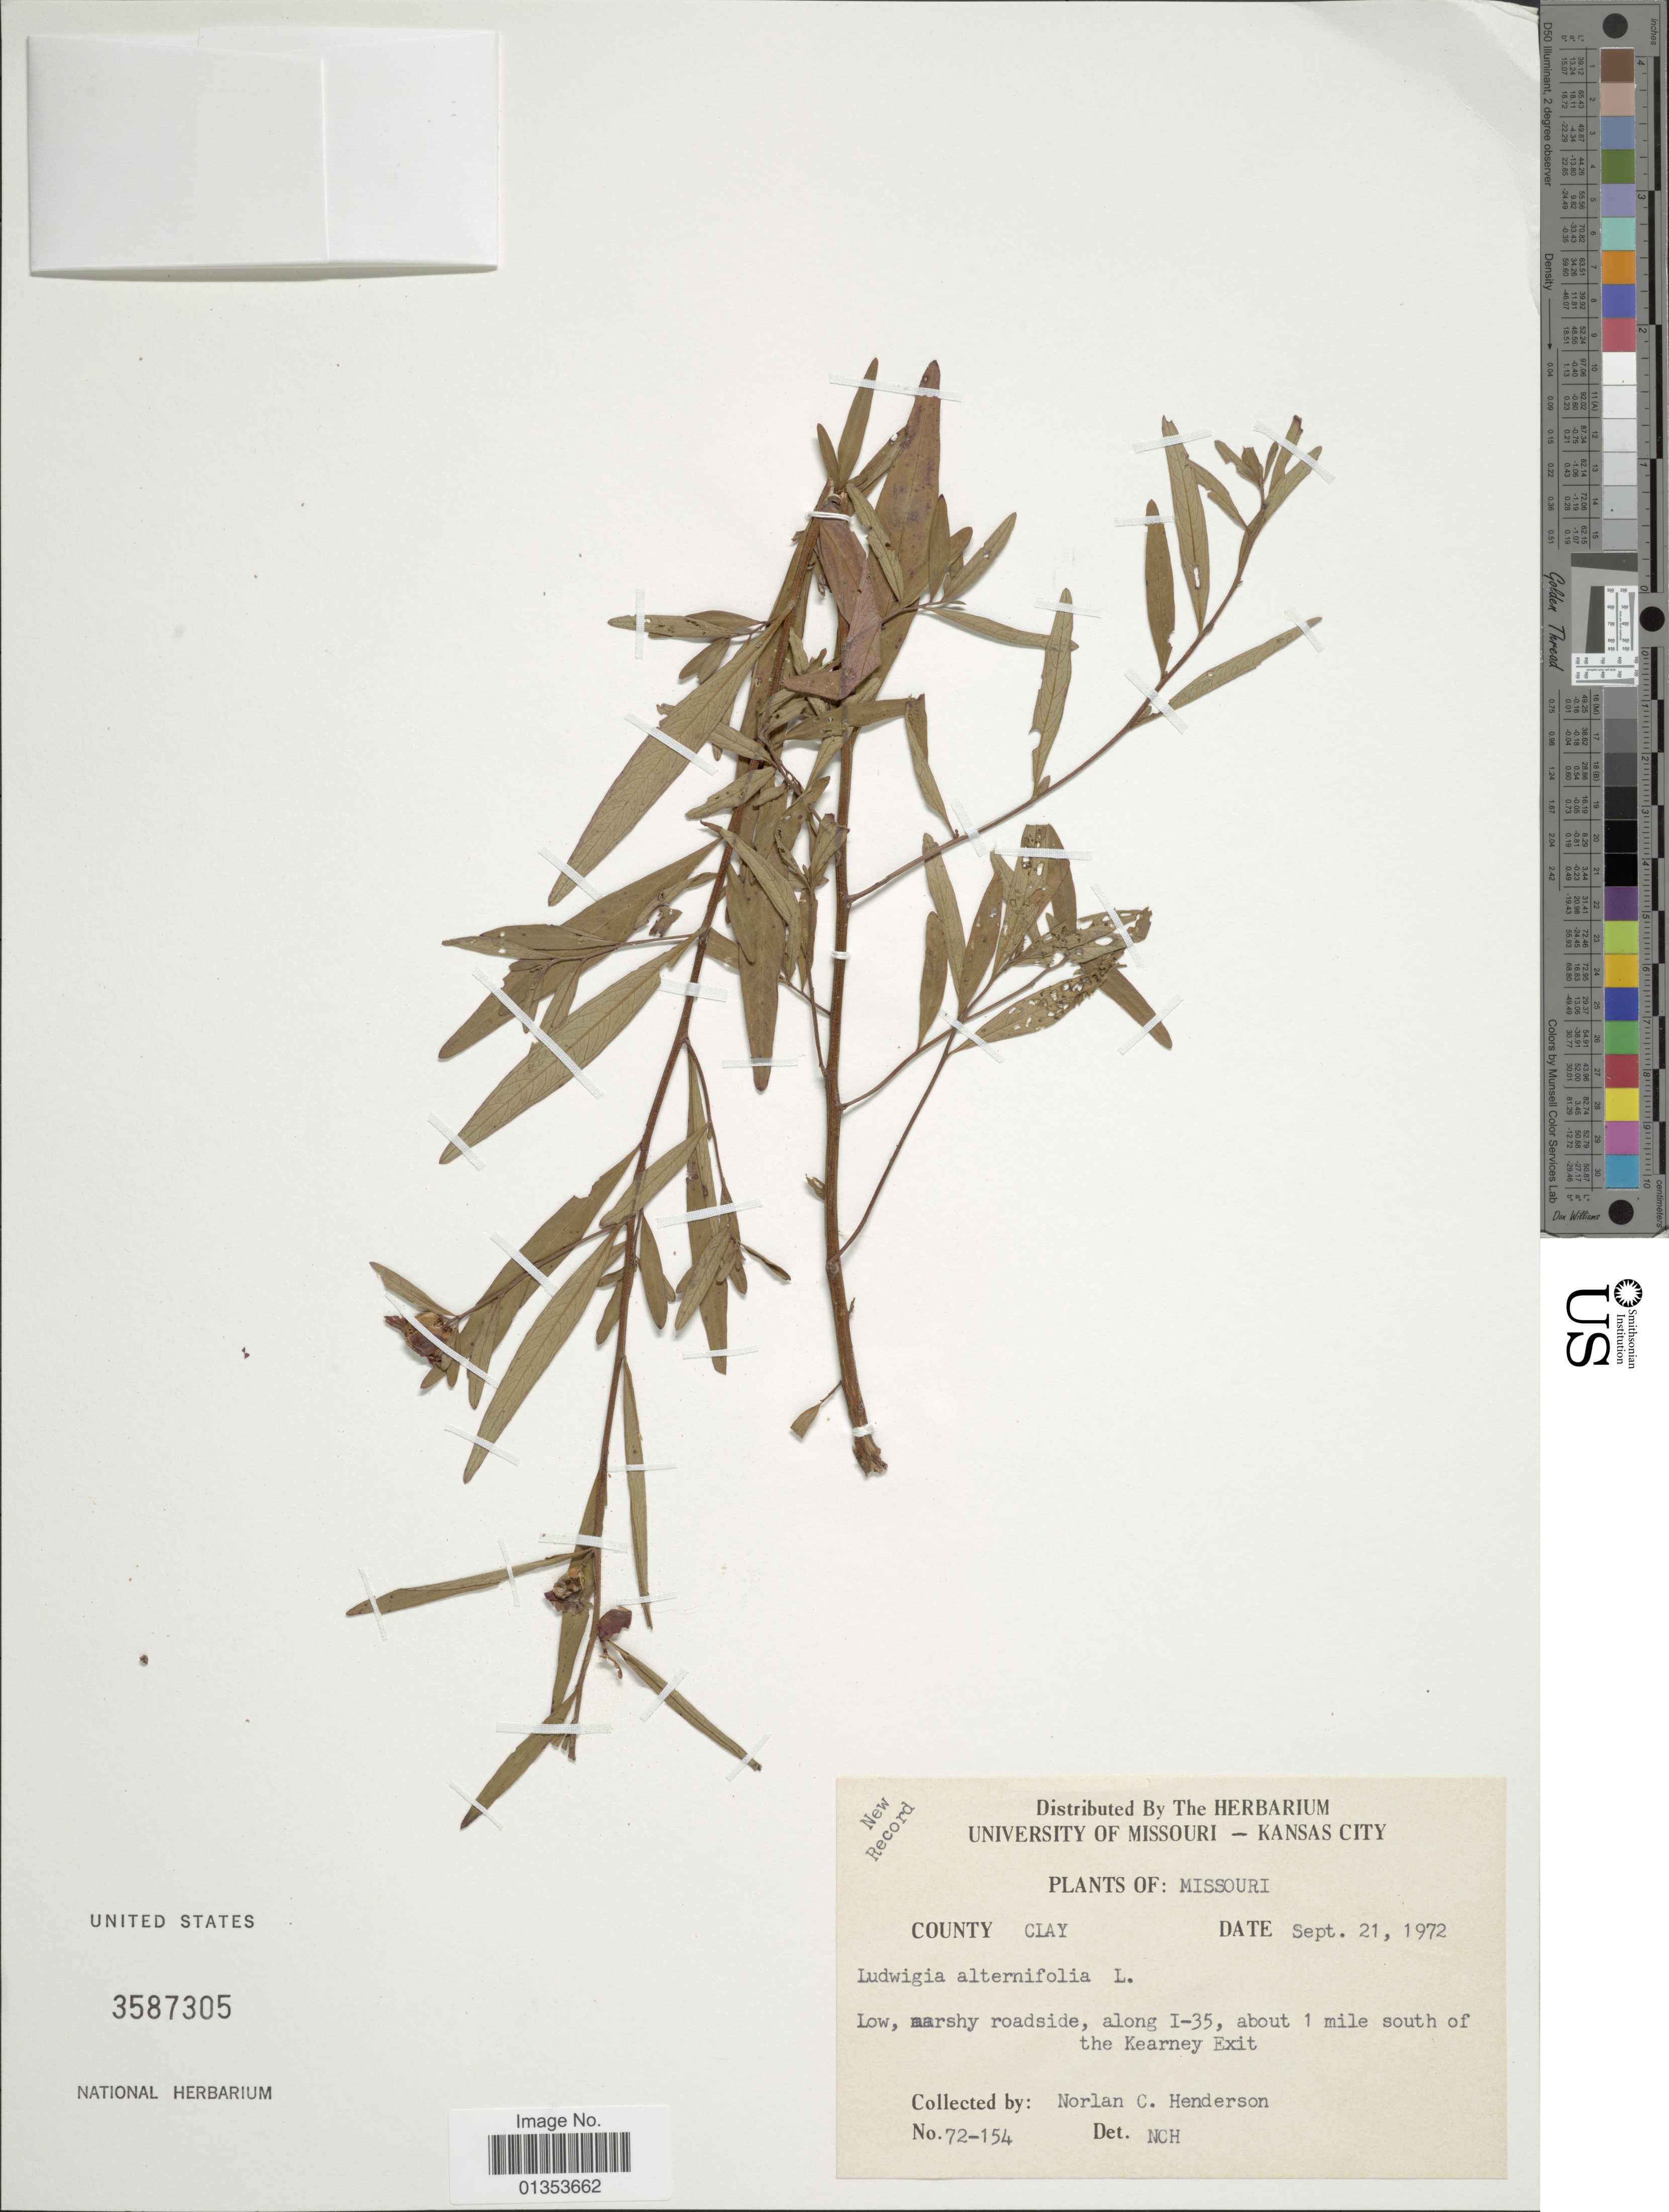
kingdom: Plantae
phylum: Tracheophyta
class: Magnoliopsida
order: Myrtales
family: Onagraceae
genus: Ludwigia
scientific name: Ludwigia alternifolia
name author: L.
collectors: N. C. Henderson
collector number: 72-154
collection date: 1972-09-21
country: United States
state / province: Missouri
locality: County Clay, along I-35, about 1 mile south of the Kearney Exit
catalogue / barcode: US 3587305